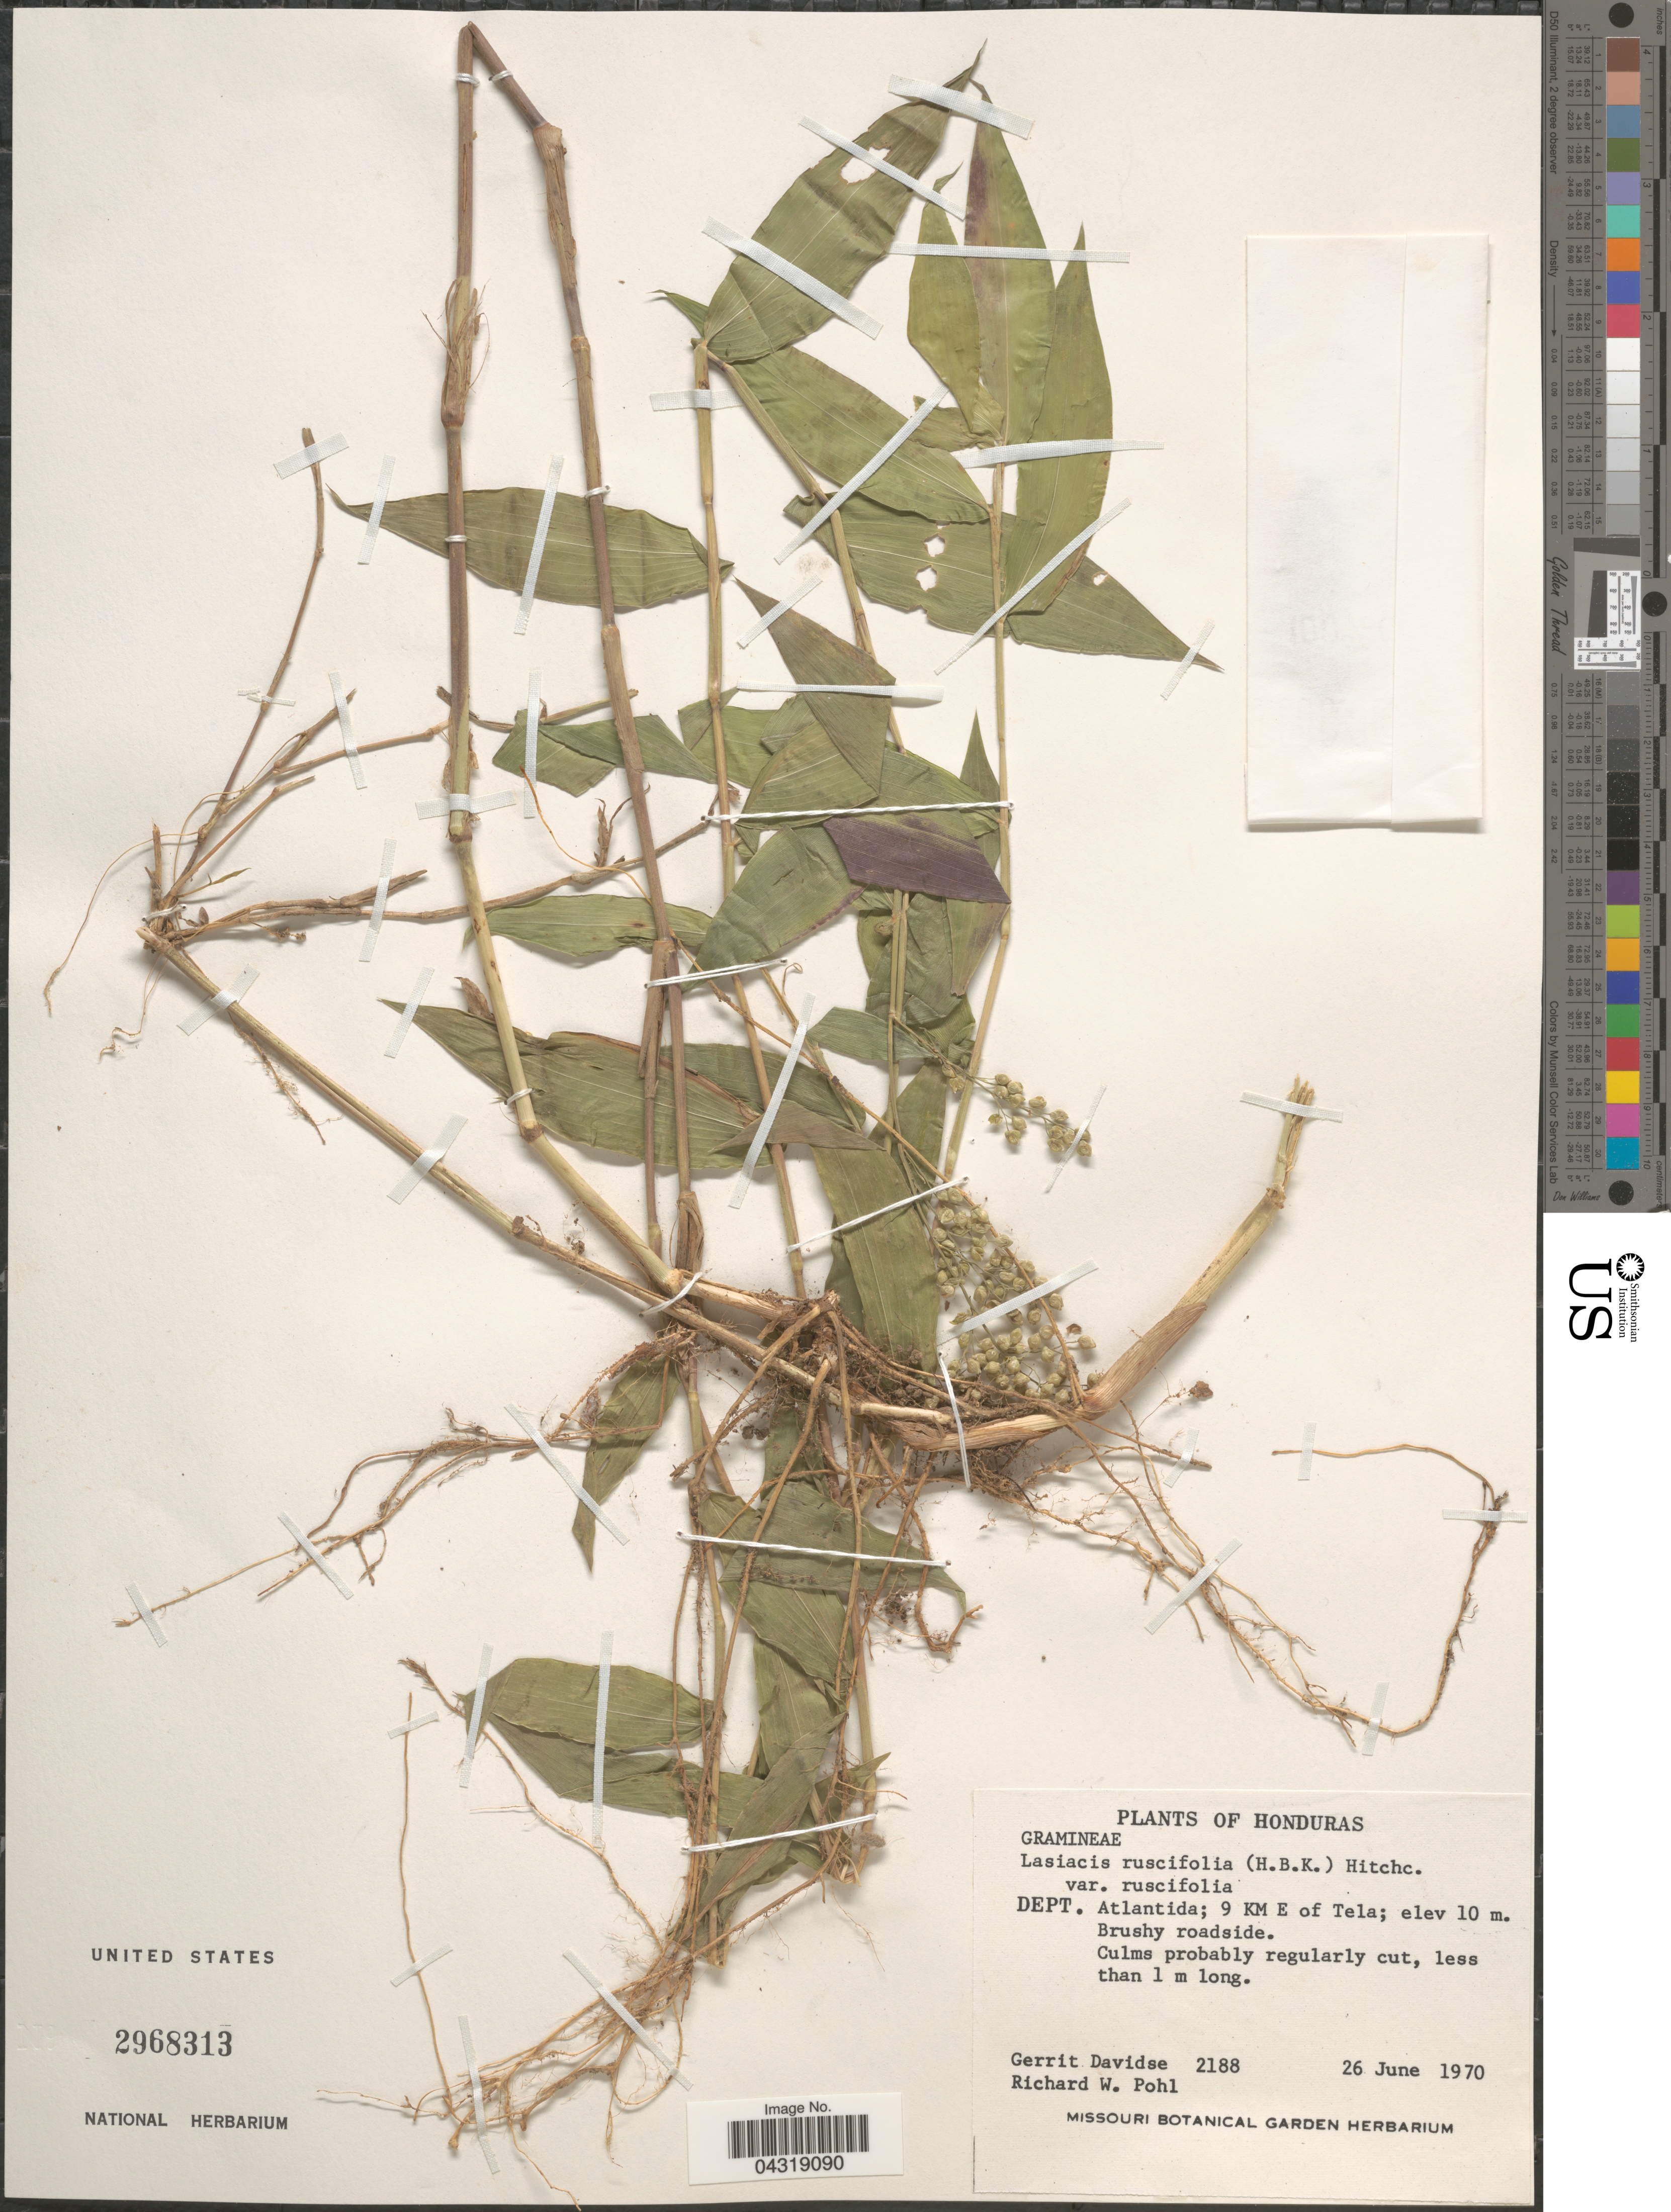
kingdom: Plantae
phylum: Tracheophyta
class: Liliopsida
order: Poales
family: Poaceae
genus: Lasiacis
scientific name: Lasiacis ruscifolia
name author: (Kunth) Hitchc.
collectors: G. Davidse & R. W. Pohl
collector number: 2188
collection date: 1970-06-26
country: Honduras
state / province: Atlantida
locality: Dept. Atlantida; 9 KM E of Tela.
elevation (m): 10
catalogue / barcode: US 2968313